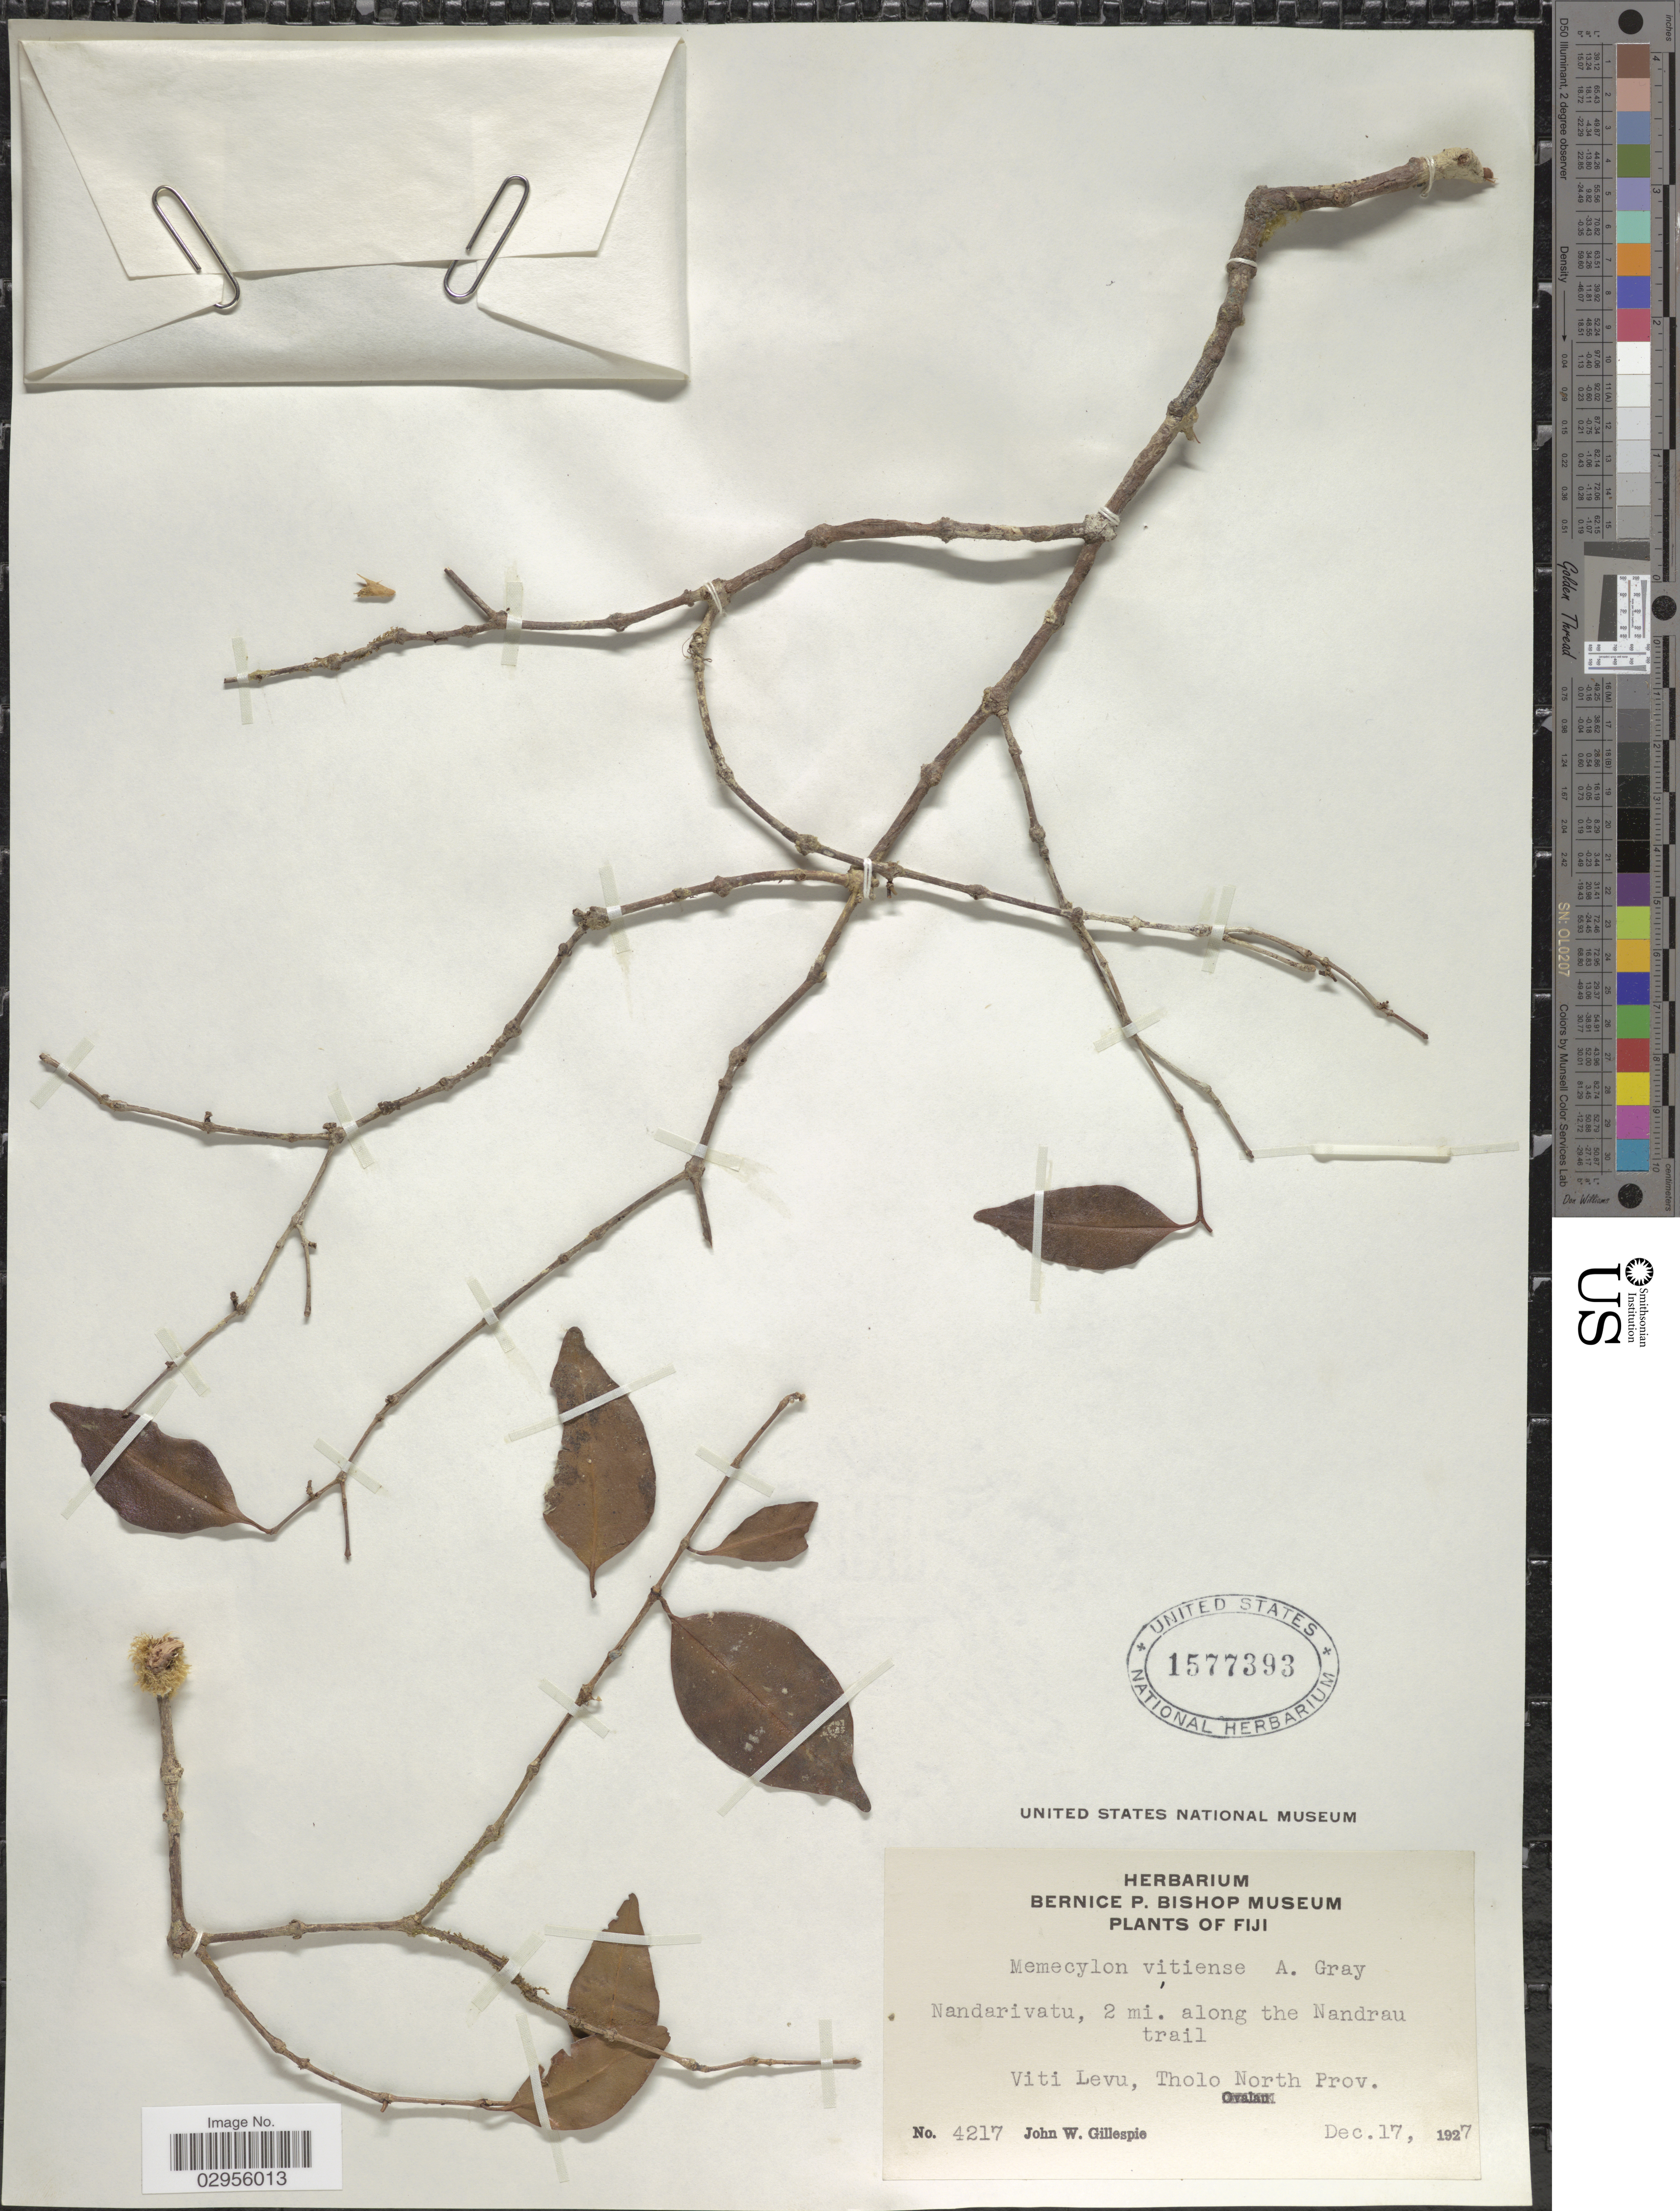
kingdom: Plantae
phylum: Tracheophyta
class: Magnoliopsida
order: Myrtales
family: Melastomataceae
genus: Memecylon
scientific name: Memecylon vitiense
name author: A. Gray in Wilkes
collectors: J. W. Gillespie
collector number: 4217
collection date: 1927-12-17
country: Fiji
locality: Nandarivatu, 2 mi. along the Nandrau trail. Viti Levu, Tholo North Prov.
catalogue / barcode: US 1577393